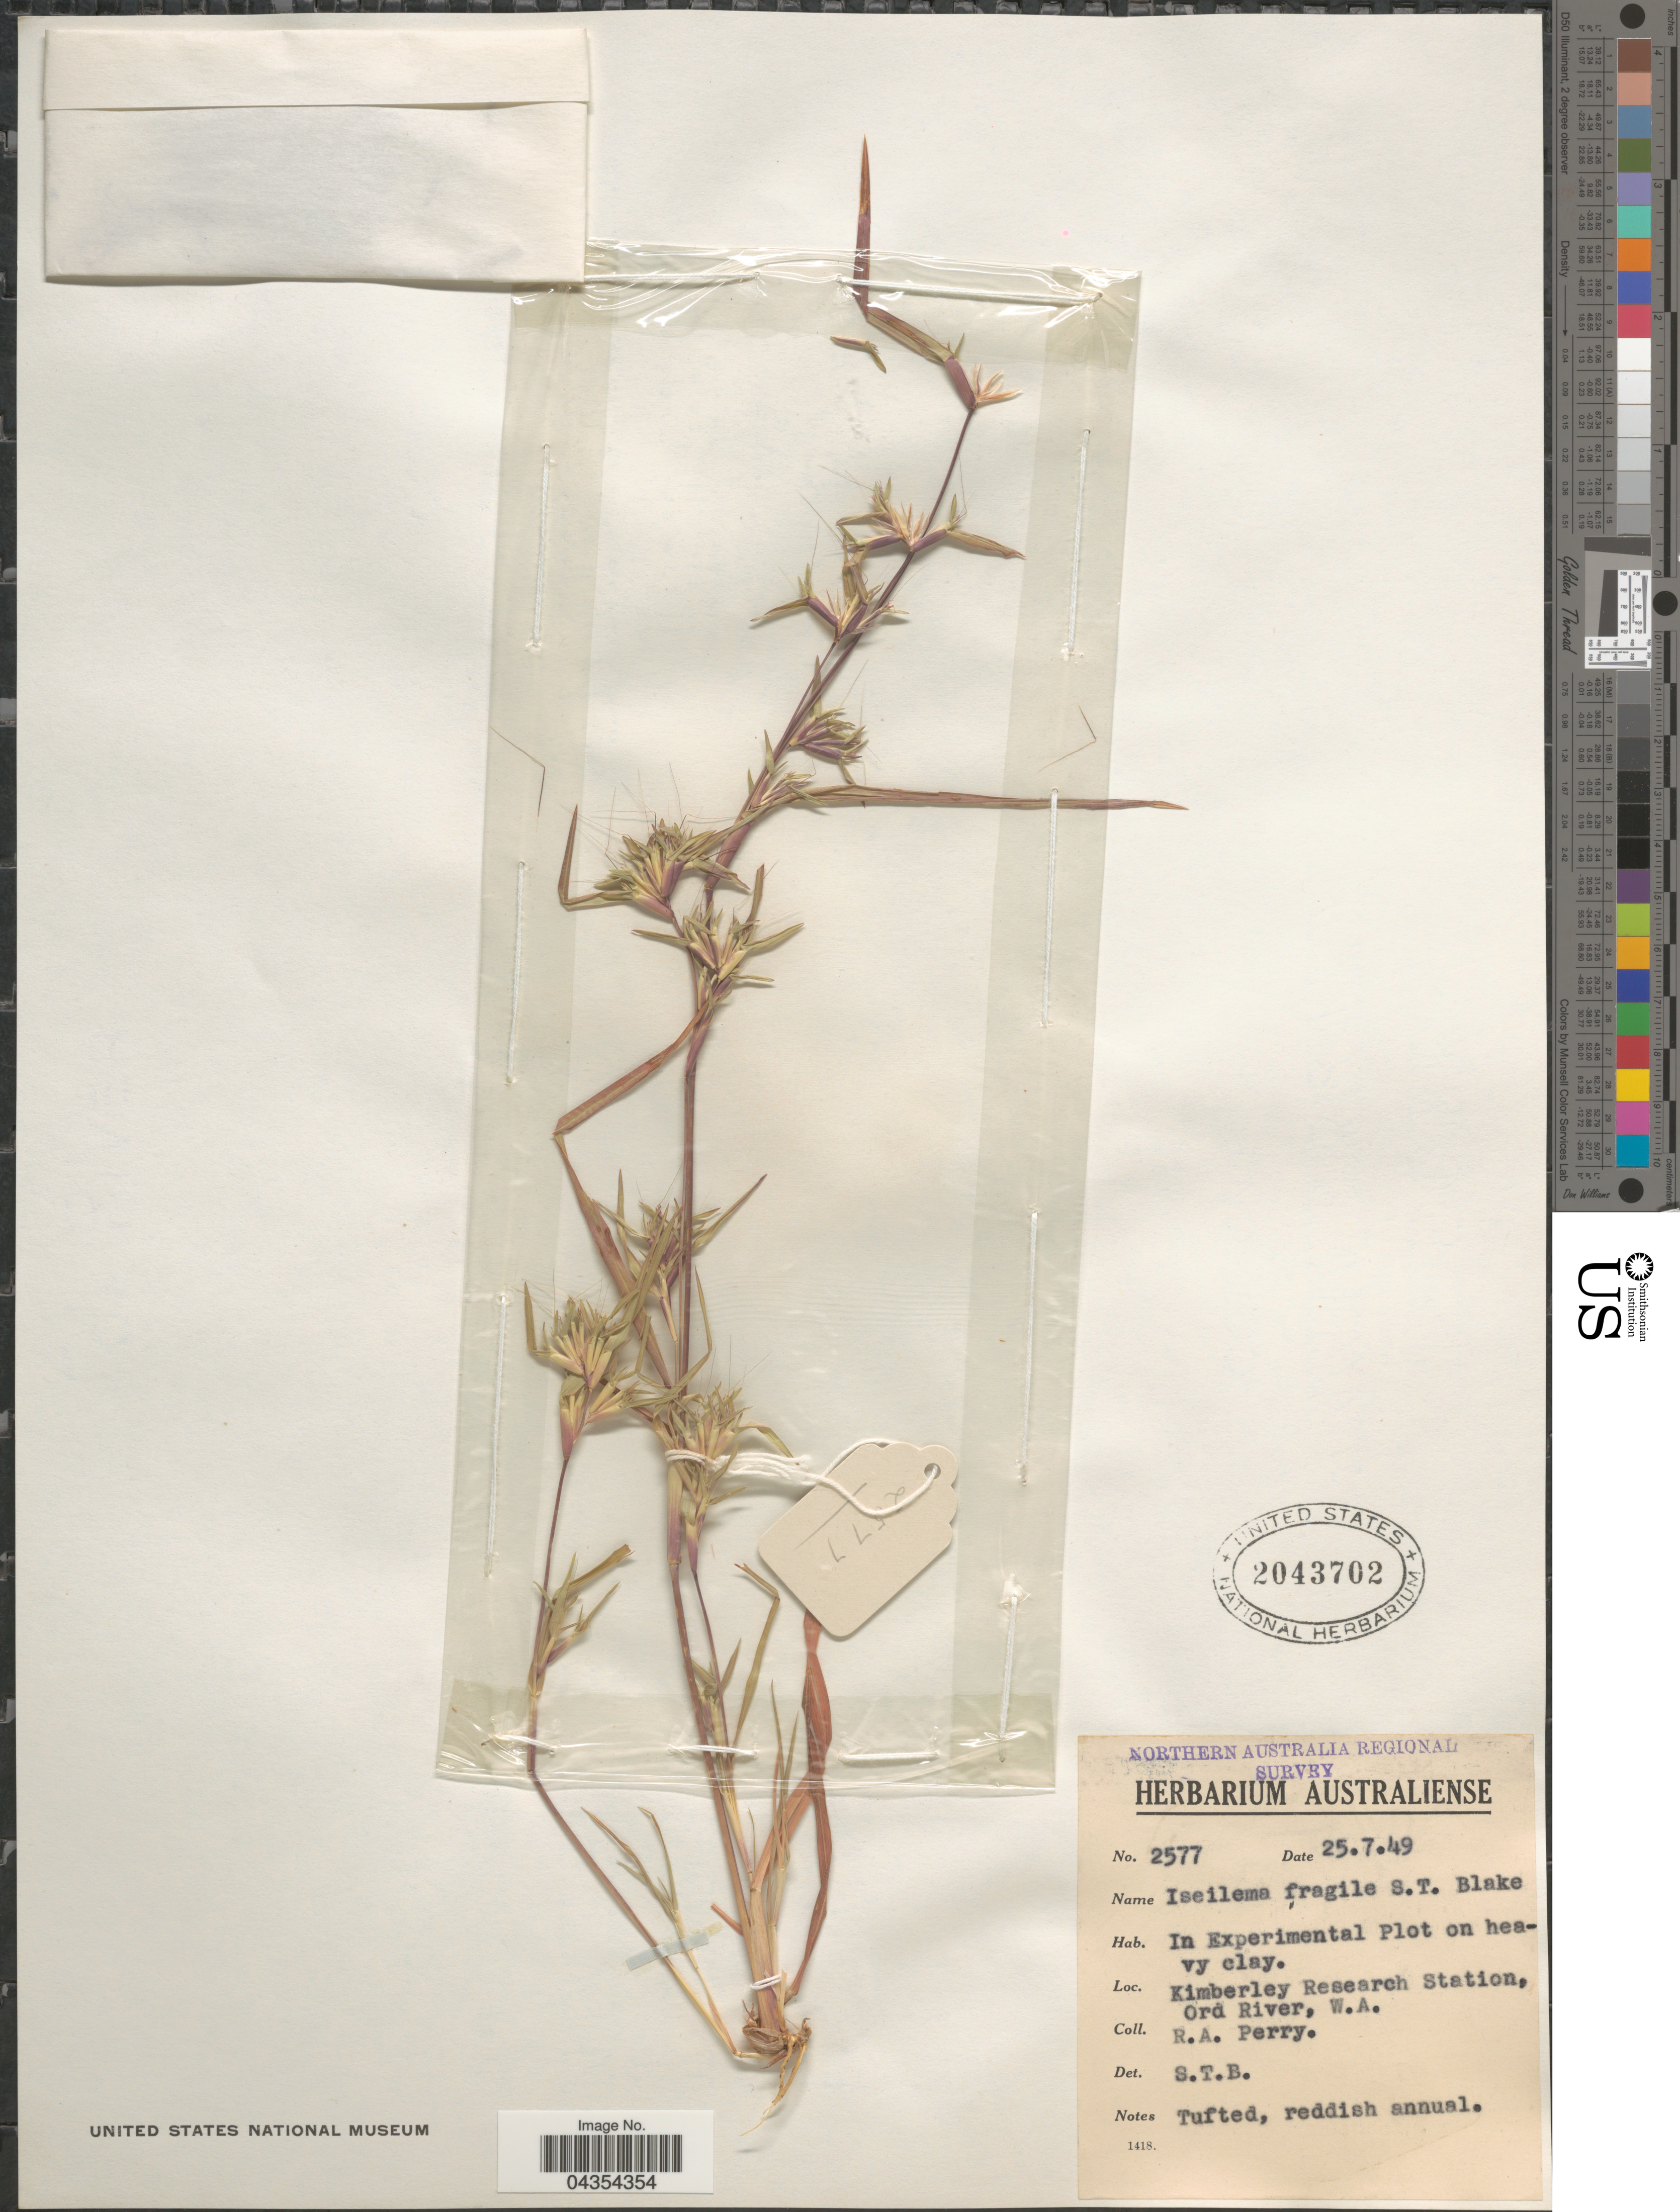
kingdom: Plantae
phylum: Tracheophyta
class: Liliopsida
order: Poales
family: Poaceae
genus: Iseilema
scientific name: Iseilema fragile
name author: S.T. Blake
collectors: Perry, R. A.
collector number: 2577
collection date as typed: Transcribed d/m/y: 25/7/49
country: Australia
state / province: Western Australia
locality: Northern Australia Regional Survey. In Experimental Plot on heavy clay. Kimberley Research Station, Ord River, W.A.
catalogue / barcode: US 2043702